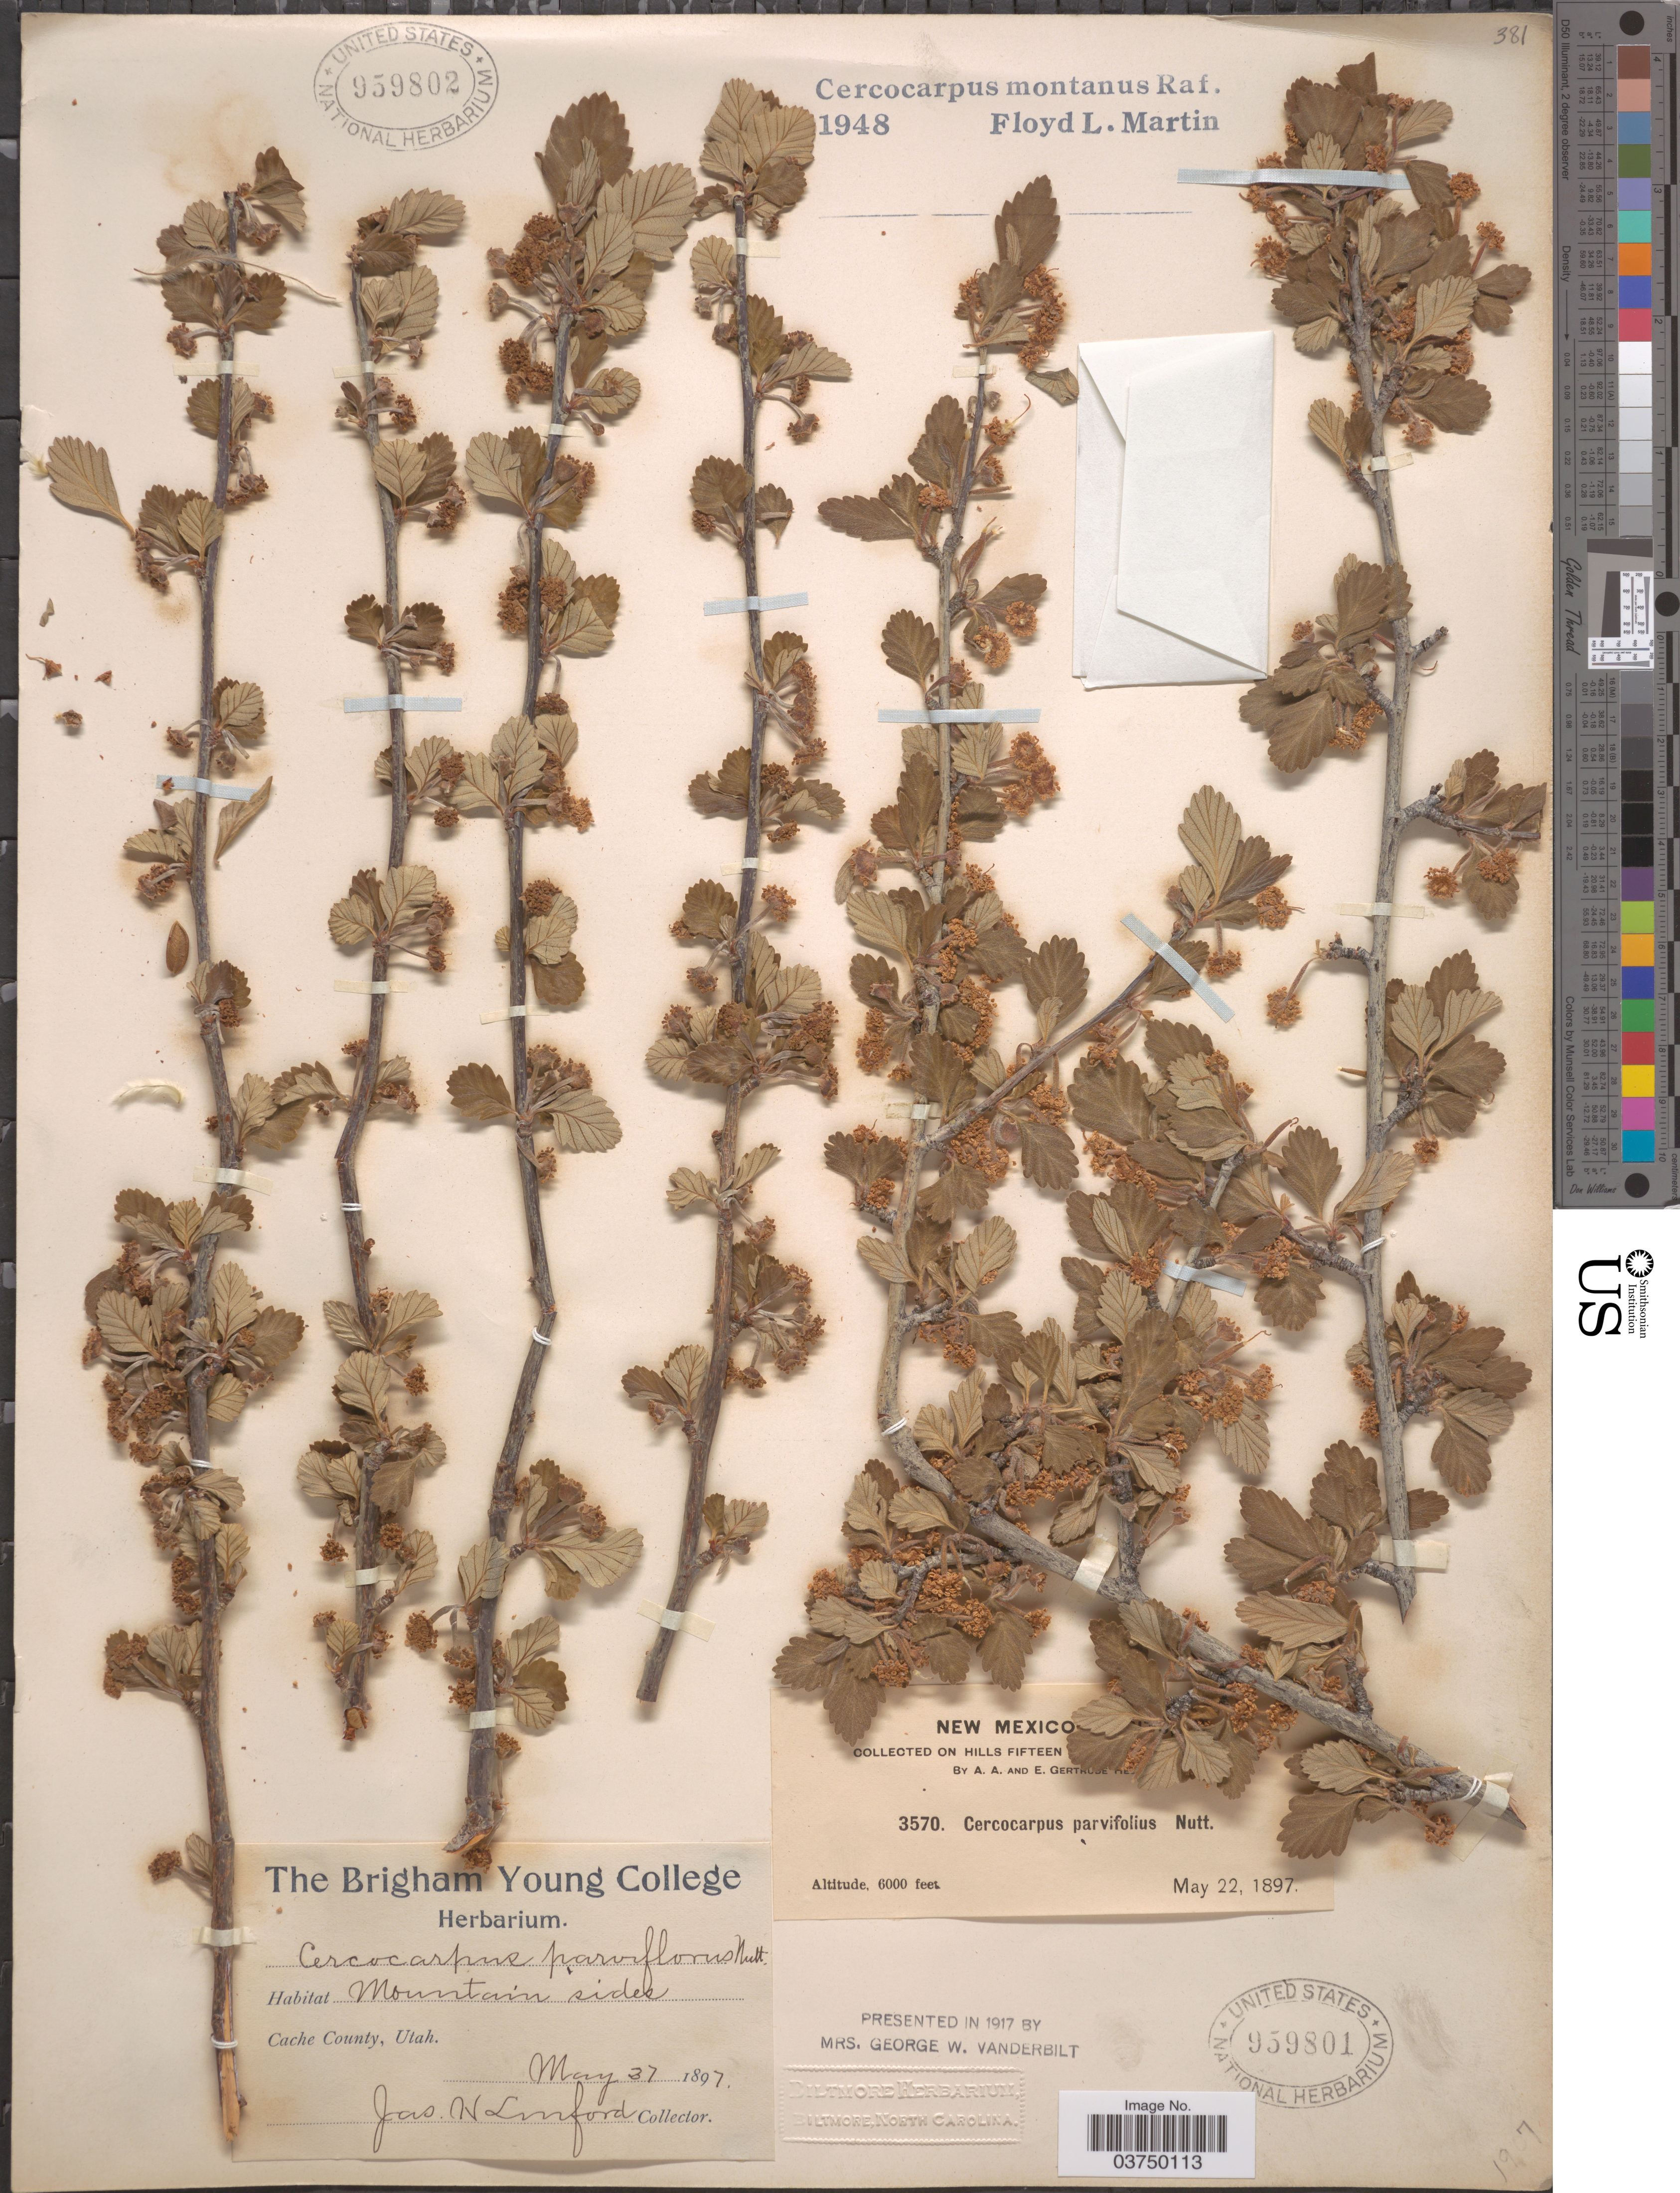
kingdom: Plantae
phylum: Tracheophyta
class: Magnoliopsida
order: Rosales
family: Rosaceae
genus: Cercocarpus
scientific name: Cercocarpus montanus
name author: Raf.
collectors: J. Linford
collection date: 1891-05-31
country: United States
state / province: Utah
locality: Mountain sides. Cache County.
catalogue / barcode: US 959802